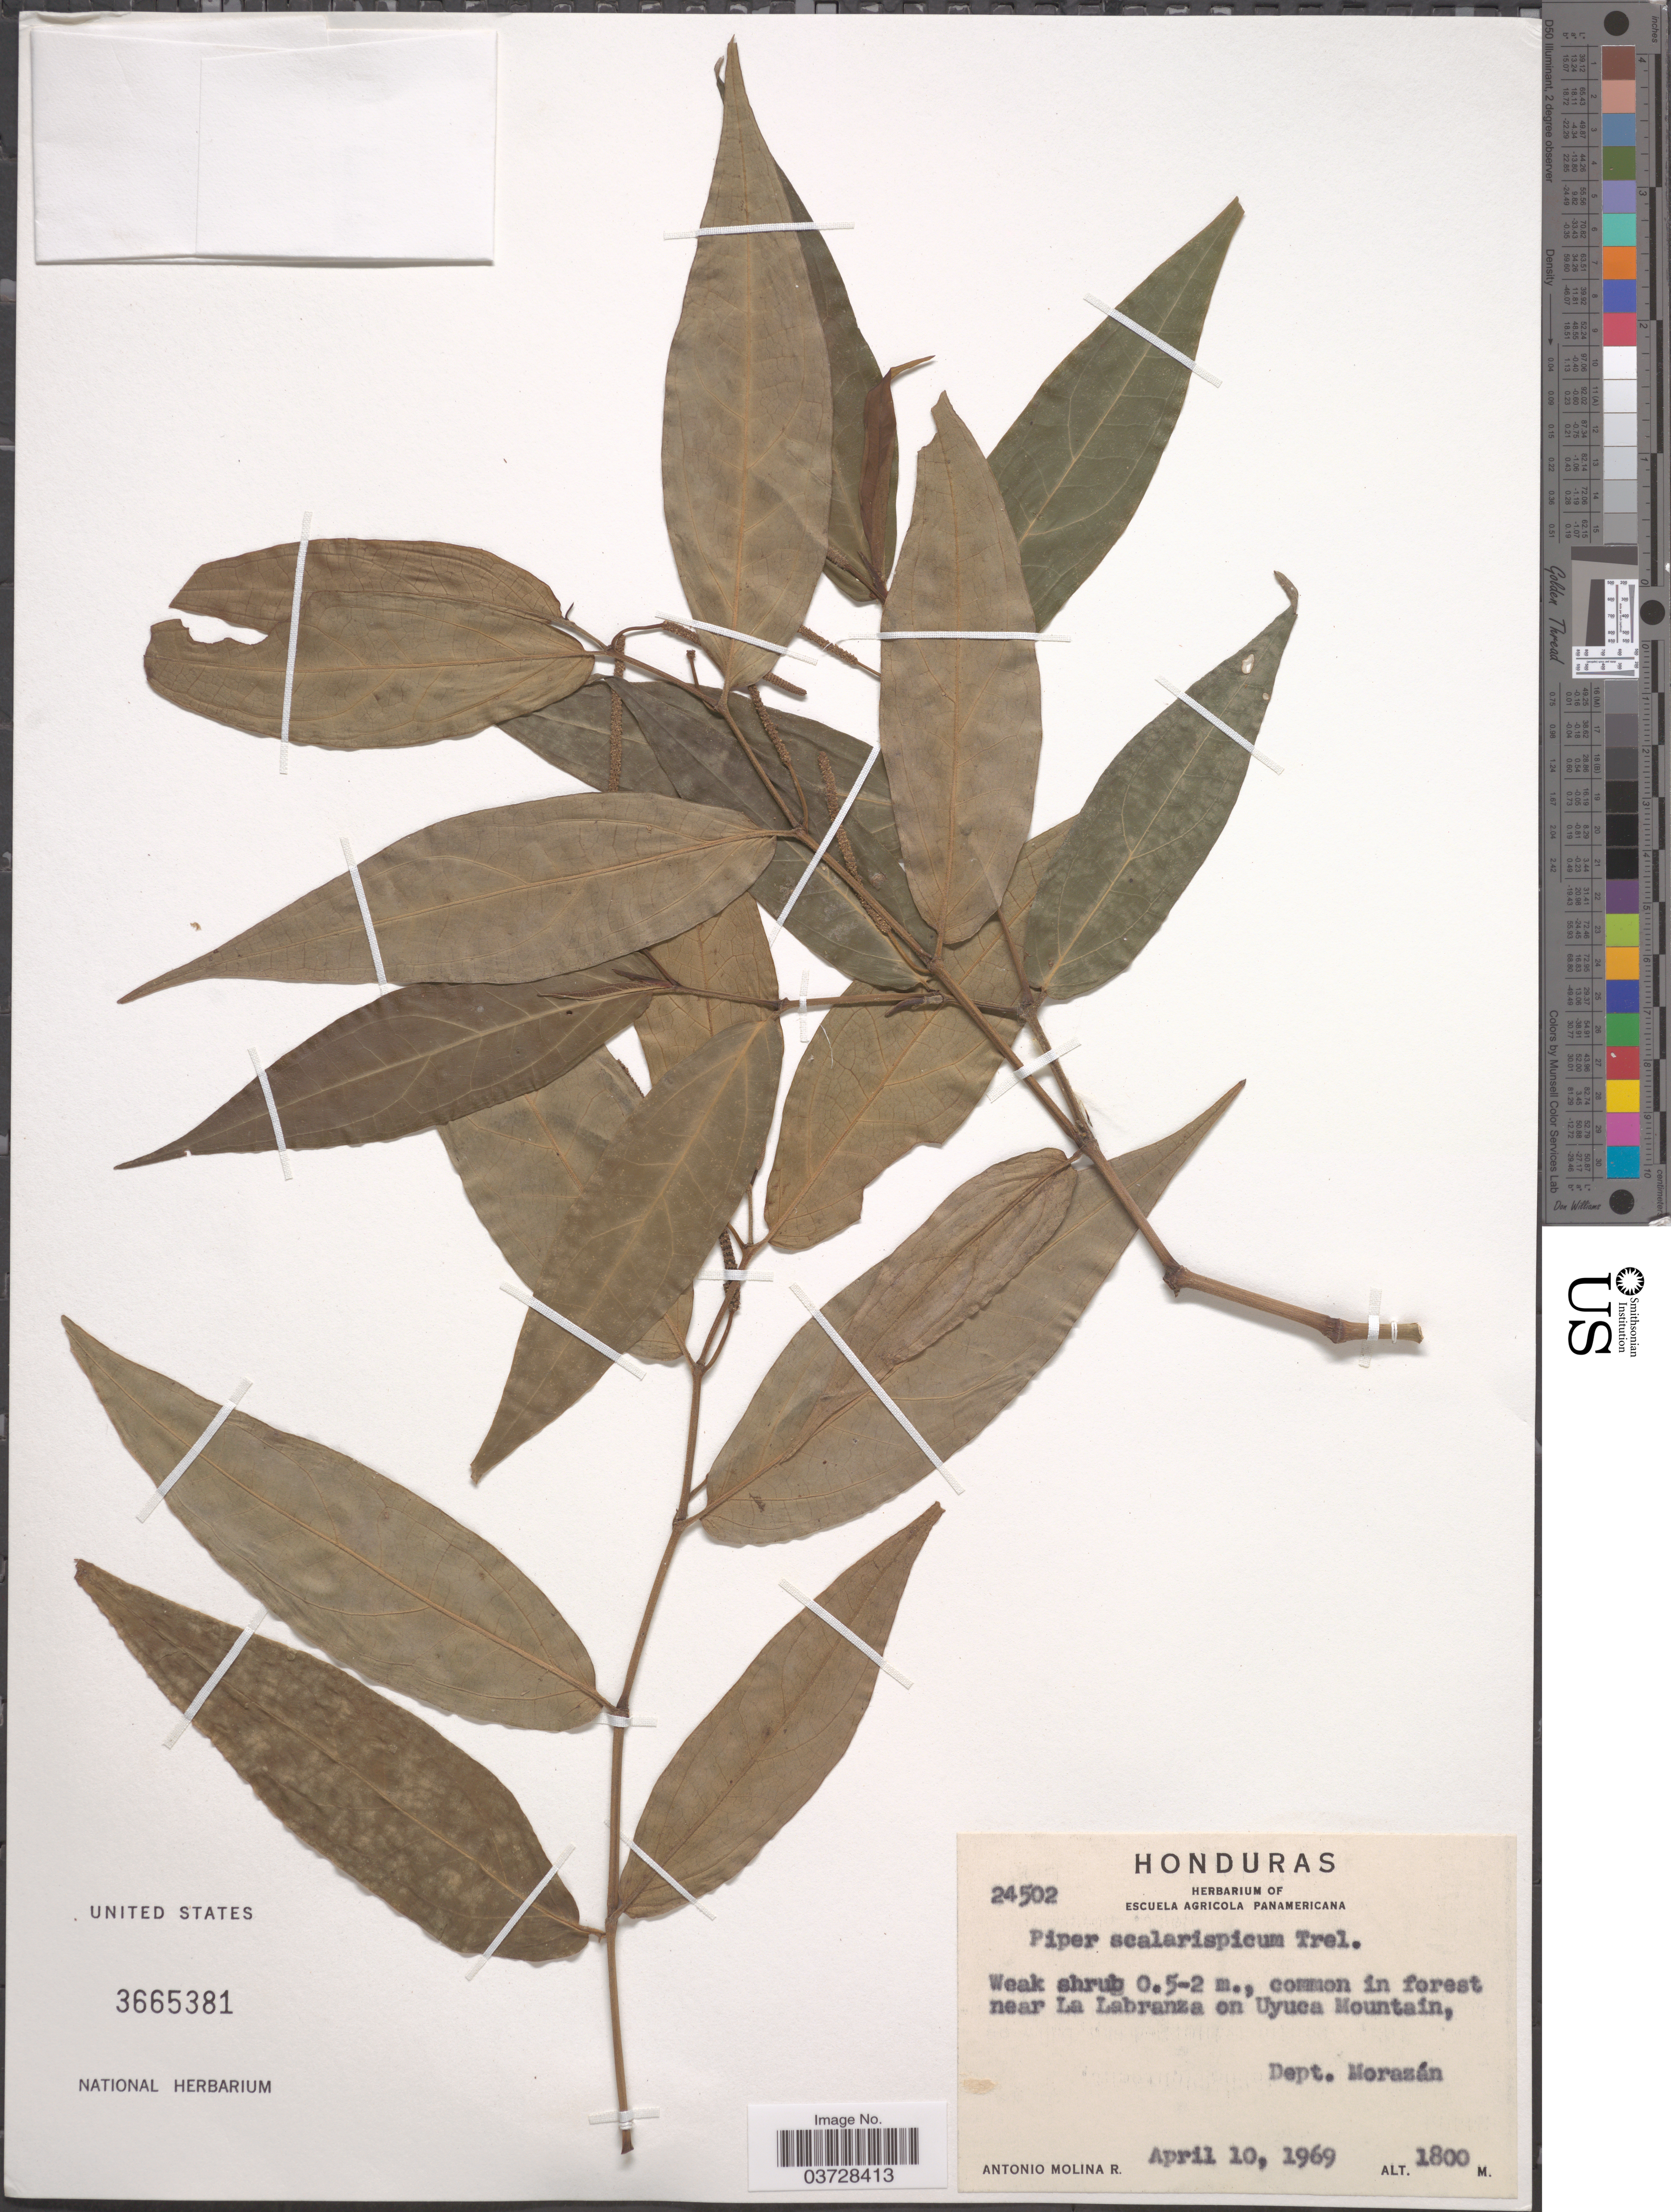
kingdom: Plantae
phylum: Tracheophyta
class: Magnoliopsida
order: Piperales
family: Piperaceae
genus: Piper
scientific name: Piper scalarispicum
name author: Trel.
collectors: A. Molina R.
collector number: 24502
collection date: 1969-04-10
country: Honduras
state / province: Fco. Morazán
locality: Near La Labranza on Uyuca Mountain, Dept. Morazán.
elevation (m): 1800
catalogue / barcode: US 3665381